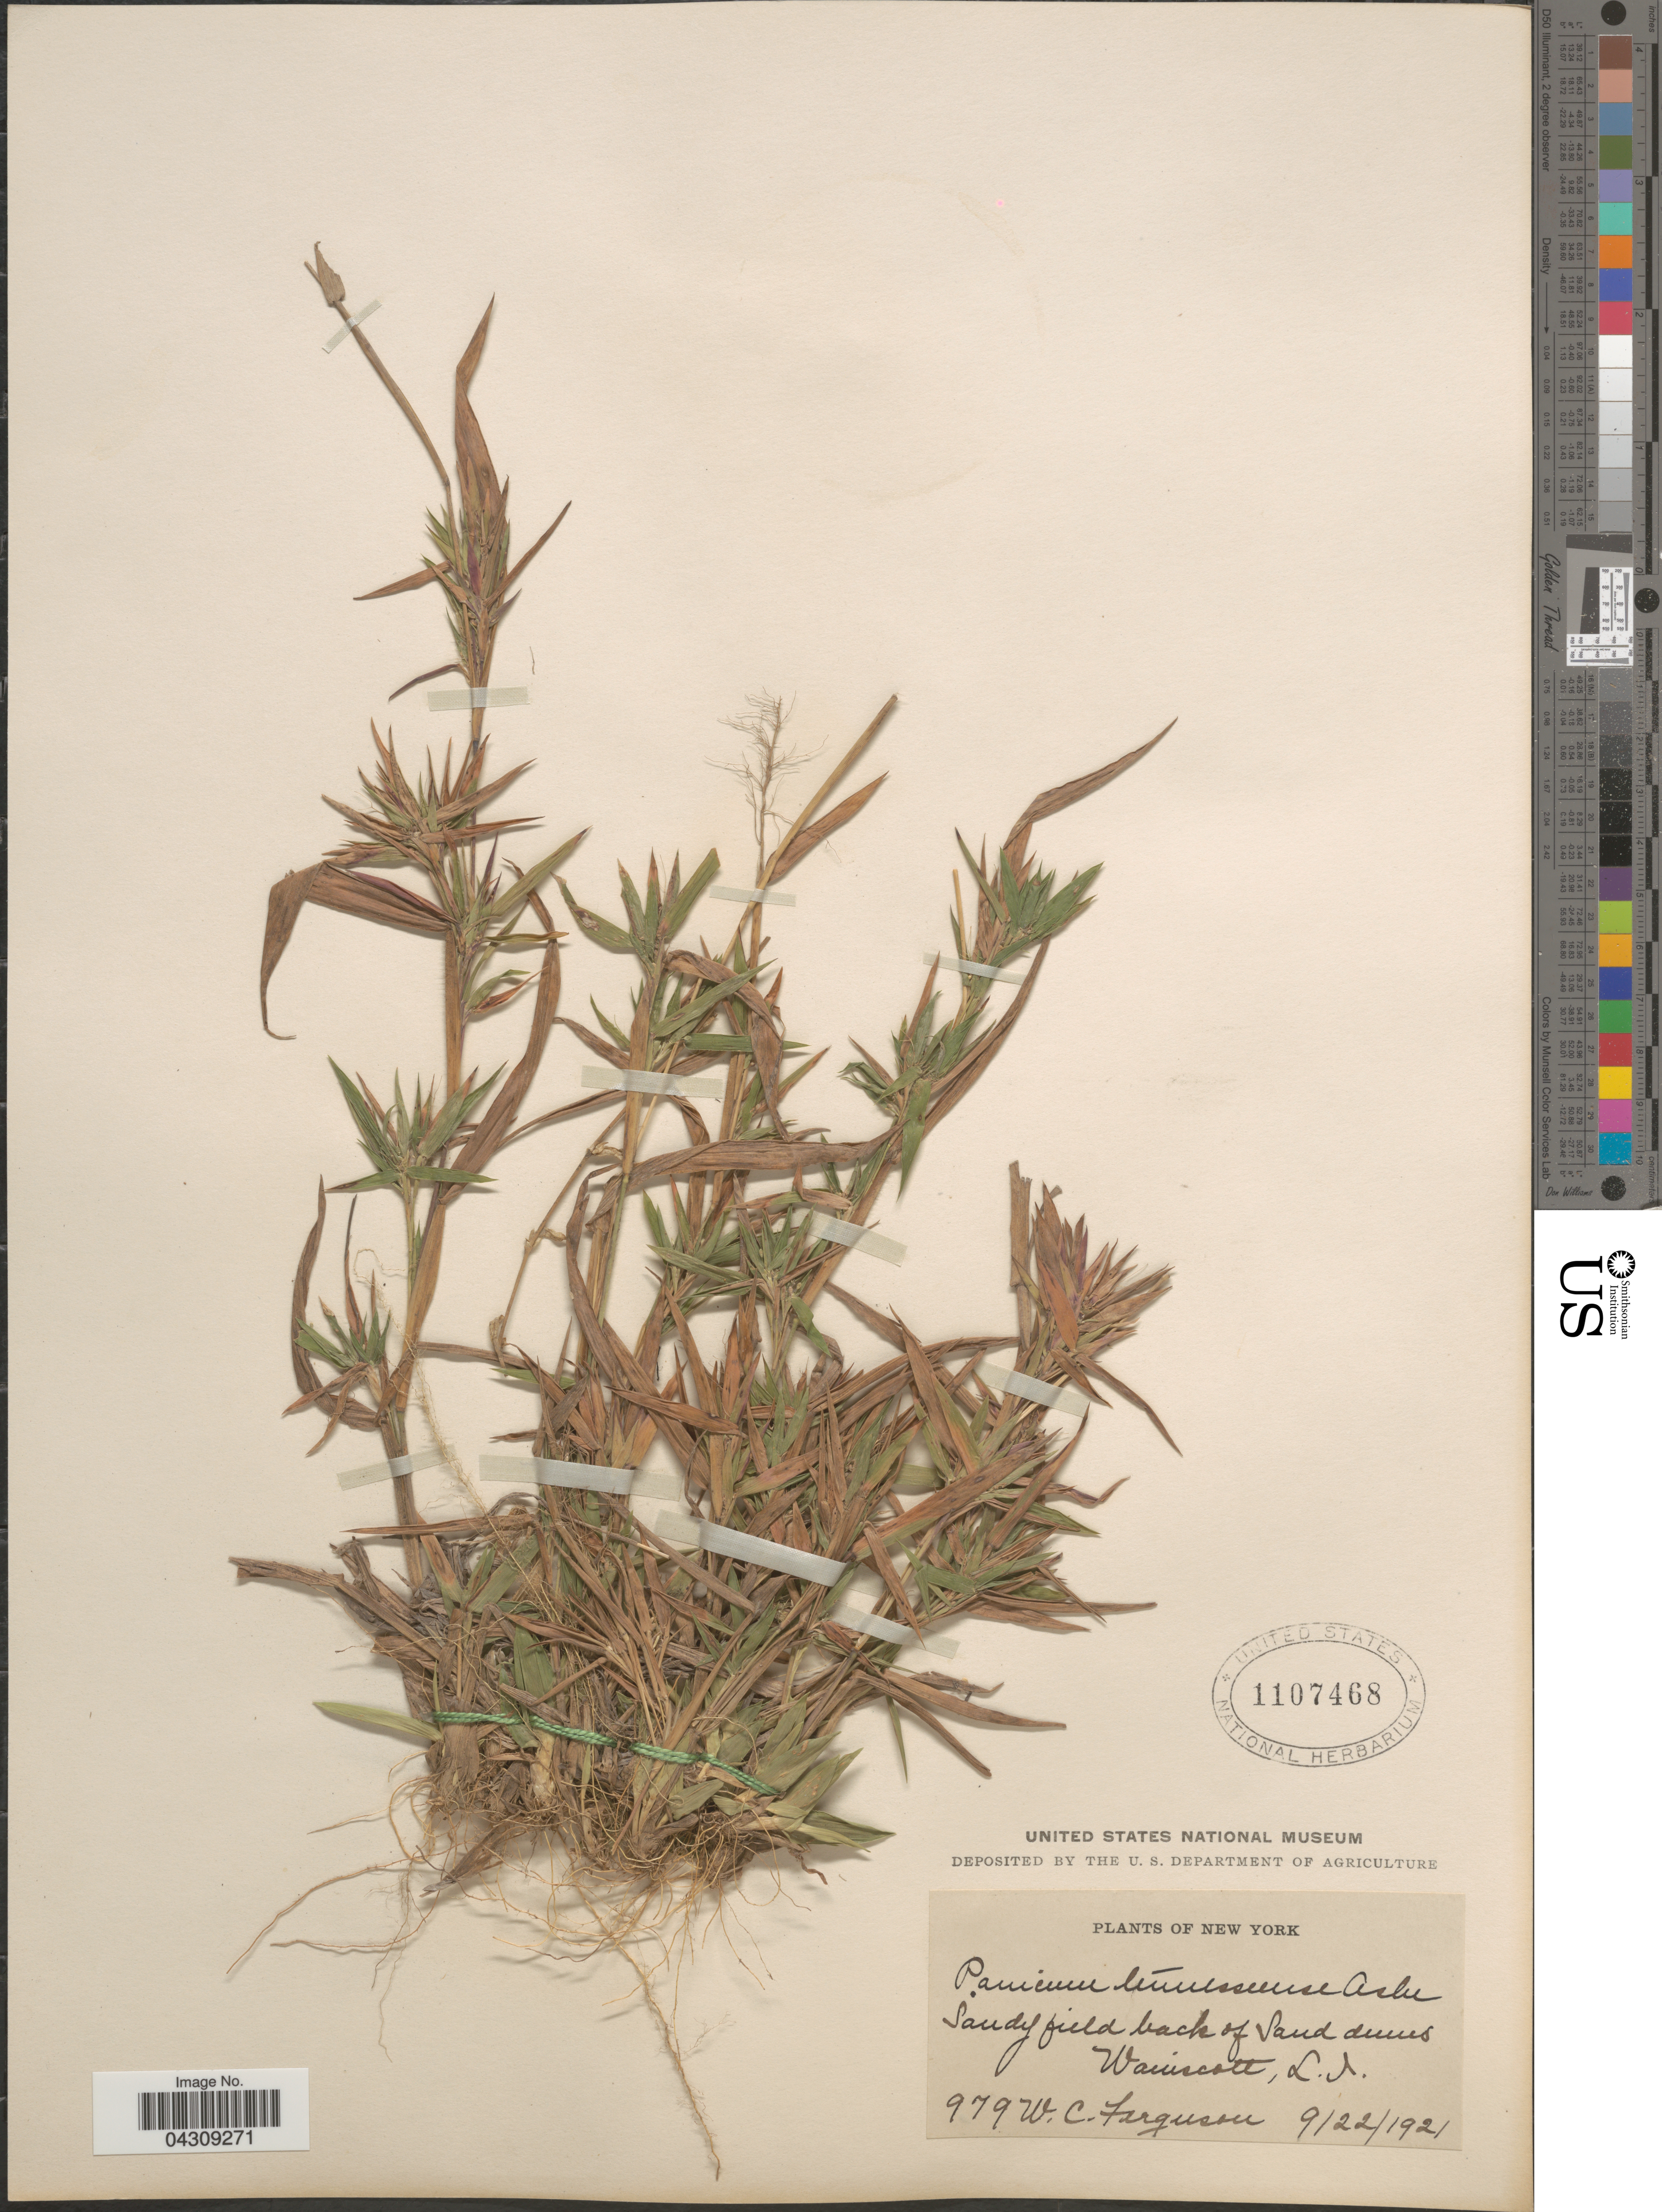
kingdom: Plantae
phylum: Tracheophyta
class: Liliopsida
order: Poales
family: Poaceae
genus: Dichanthelium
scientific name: Dichanthelium acuminatum var. acuminatum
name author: (Sw.) Gould & C.A. Clark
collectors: W. Ferguson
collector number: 979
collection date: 1921-09-22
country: United States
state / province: New York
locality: Sandy field beach of Sand dunes Waniscott, L. I.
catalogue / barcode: US 1107468